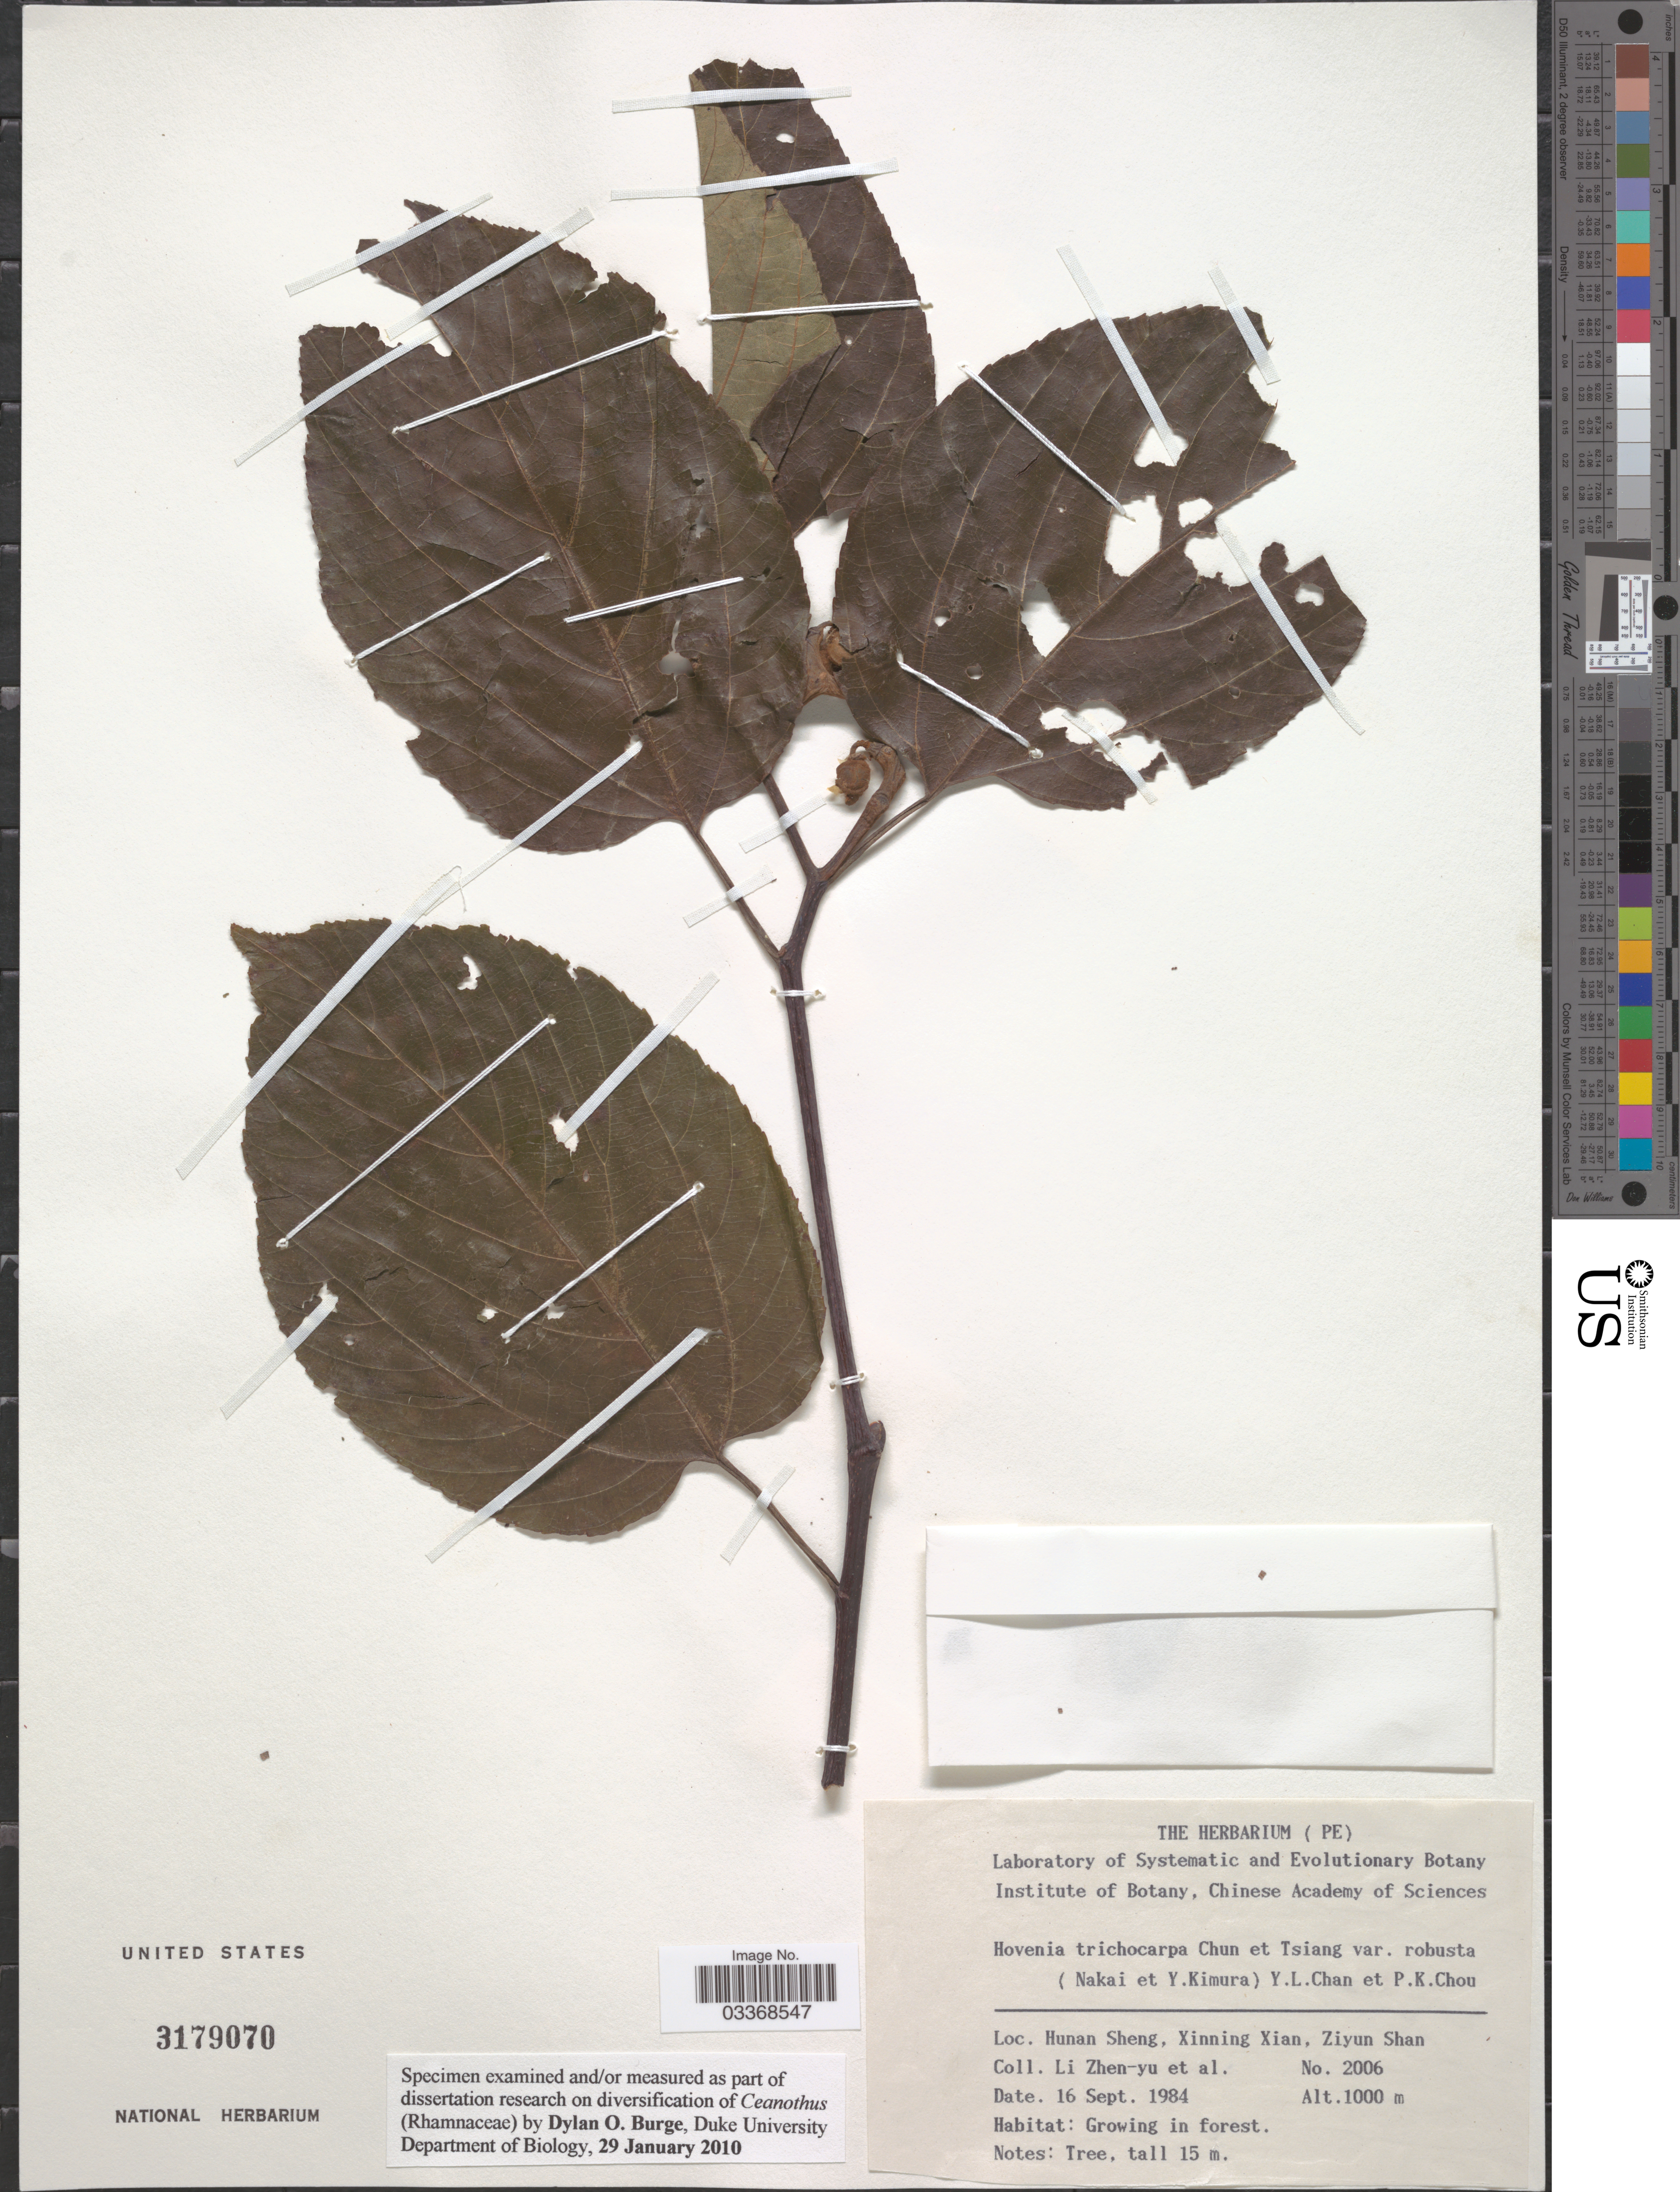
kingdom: Plantae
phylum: Tracheophyta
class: Magnoliopsida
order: Rosales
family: Rhamnaceae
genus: Hovenia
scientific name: Hovenia trichocarpa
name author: Chun & Tsiang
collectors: Z. Y. Li & et al.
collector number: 2006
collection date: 1984-09-16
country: China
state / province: Hunan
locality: Hunan Sheng, Xinning Xian, Ziyun Shan.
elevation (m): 1000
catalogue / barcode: US 3179070